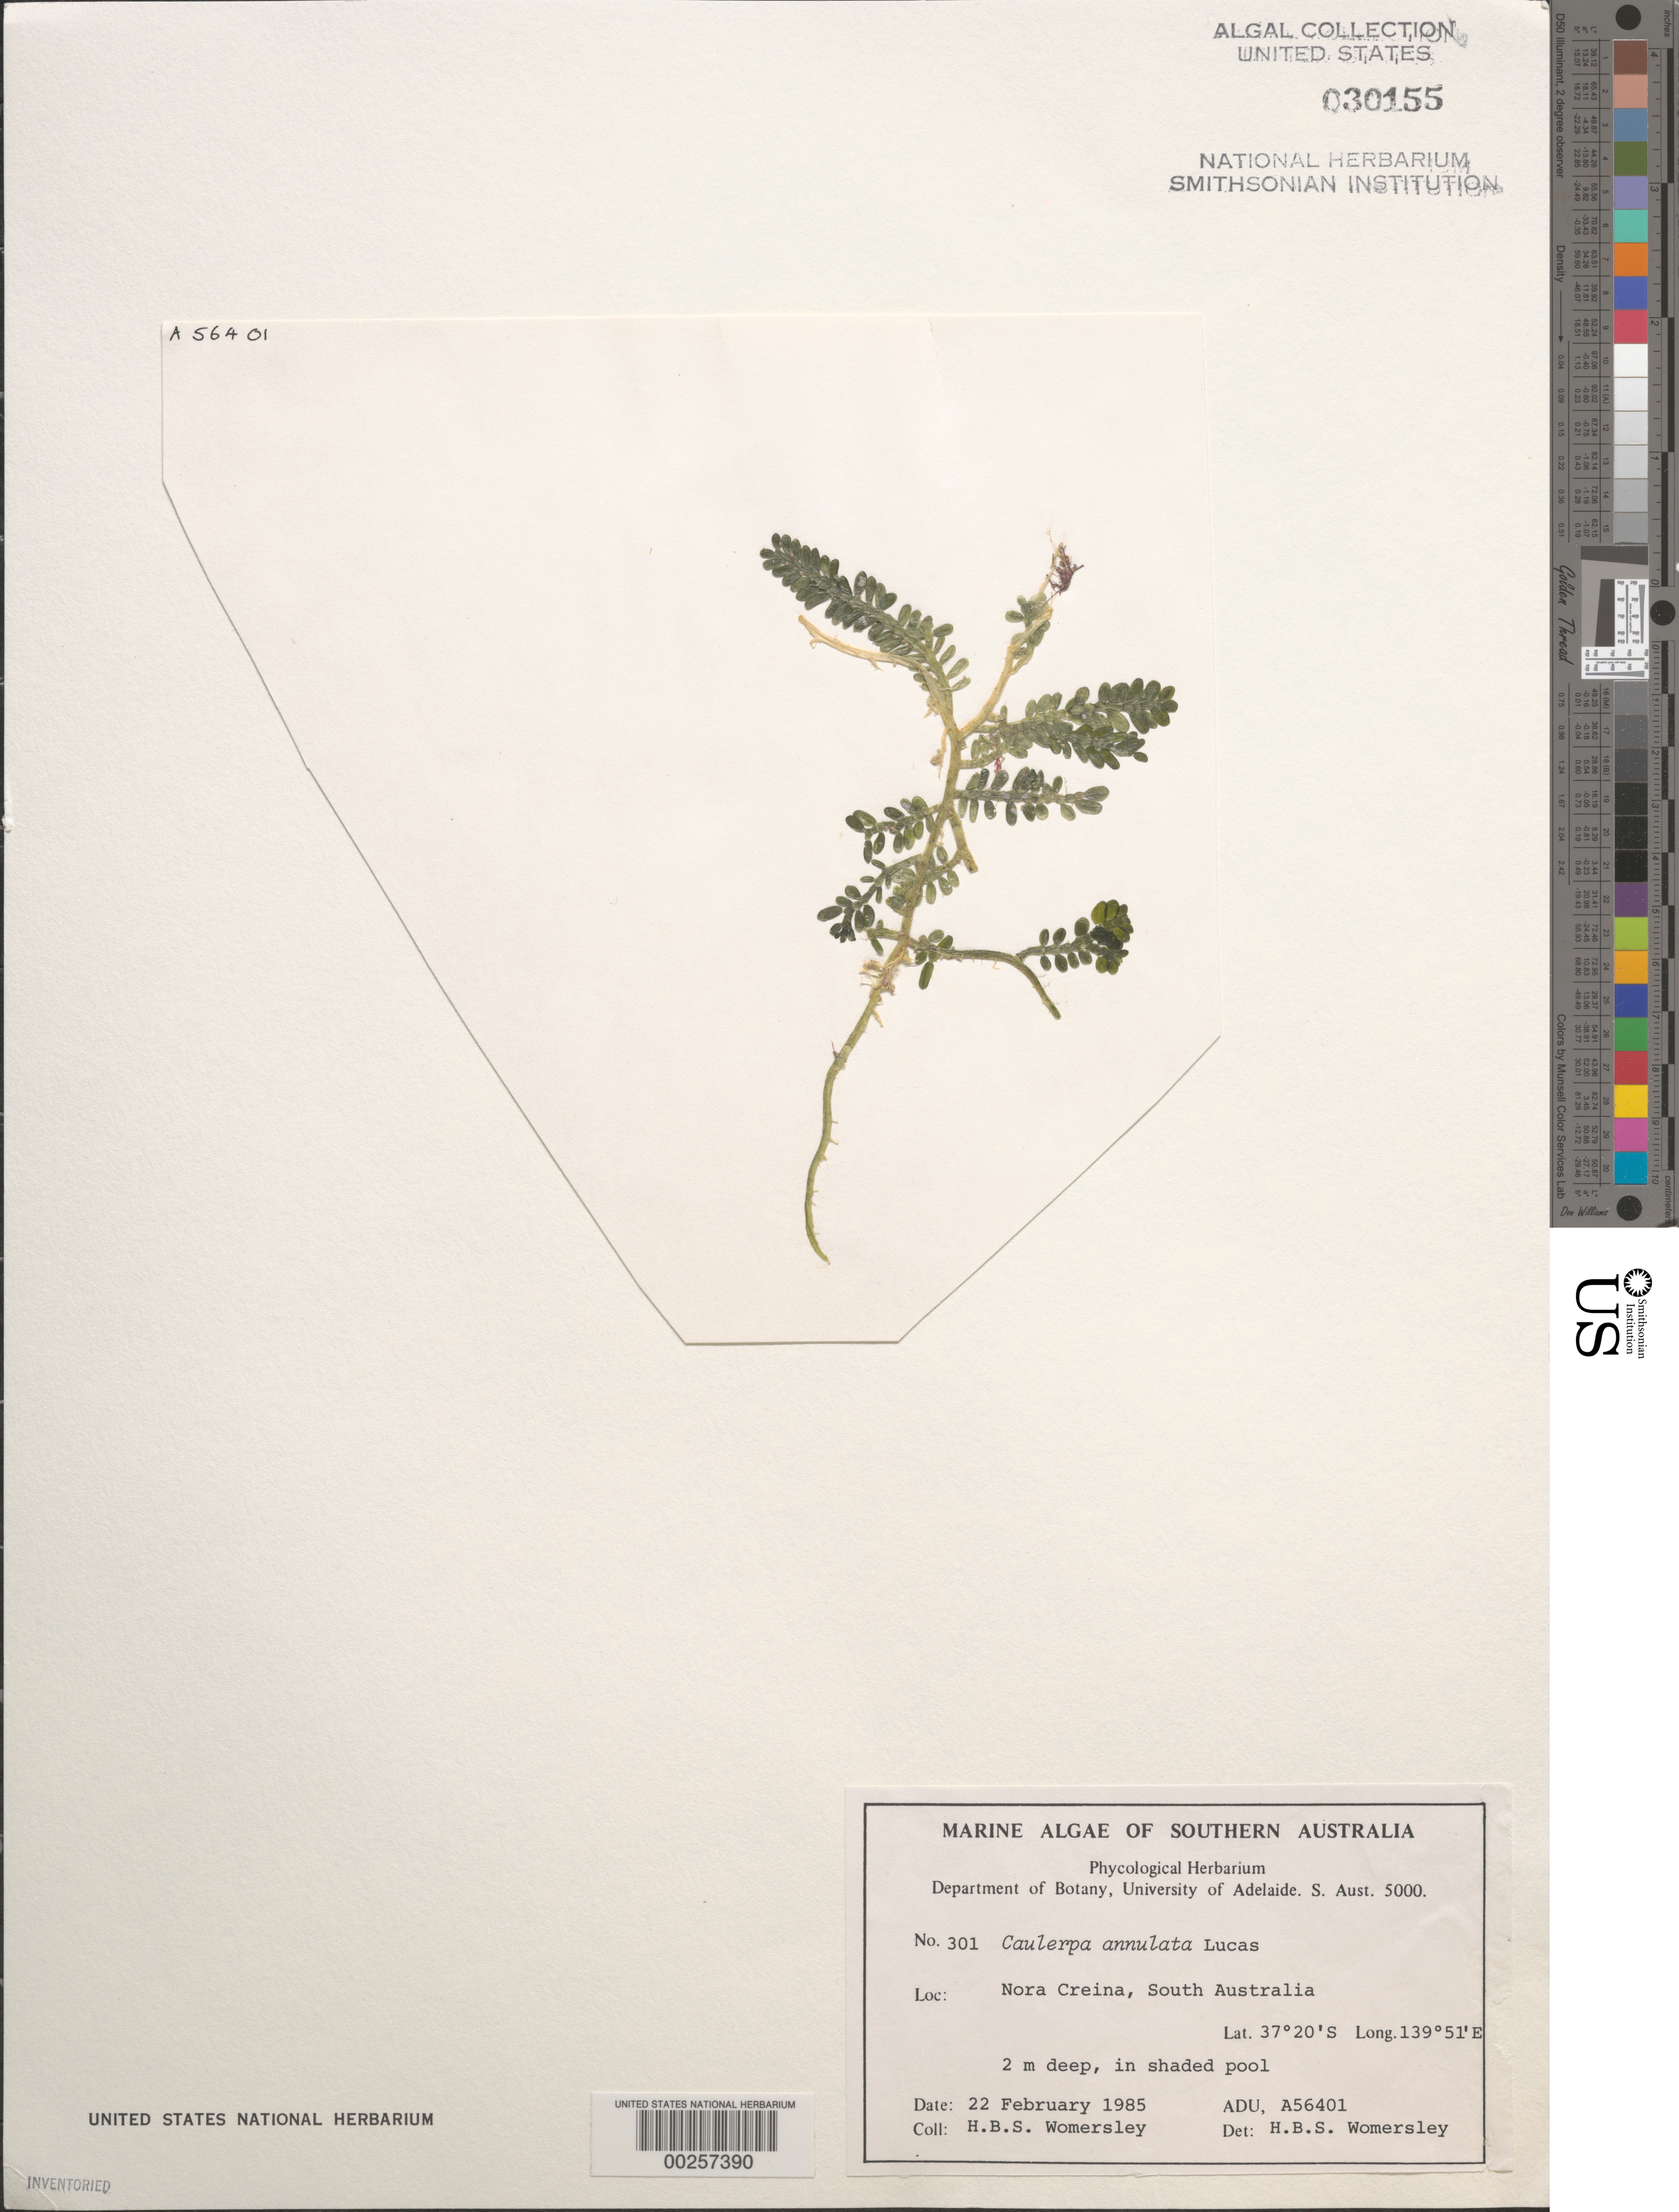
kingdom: Plantae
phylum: Chlorophyta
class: Ulvophyceae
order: Bryopsidales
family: Caulerpaceae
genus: Caulerpa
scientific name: Caulerpa annulata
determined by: Womersley, H. B. S.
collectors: H. B. S. Womersley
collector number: ADU A56401 & 301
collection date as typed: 22 Feb 1985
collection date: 1985-02-22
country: Australia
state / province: South Australia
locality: Nora Creina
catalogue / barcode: US 30155